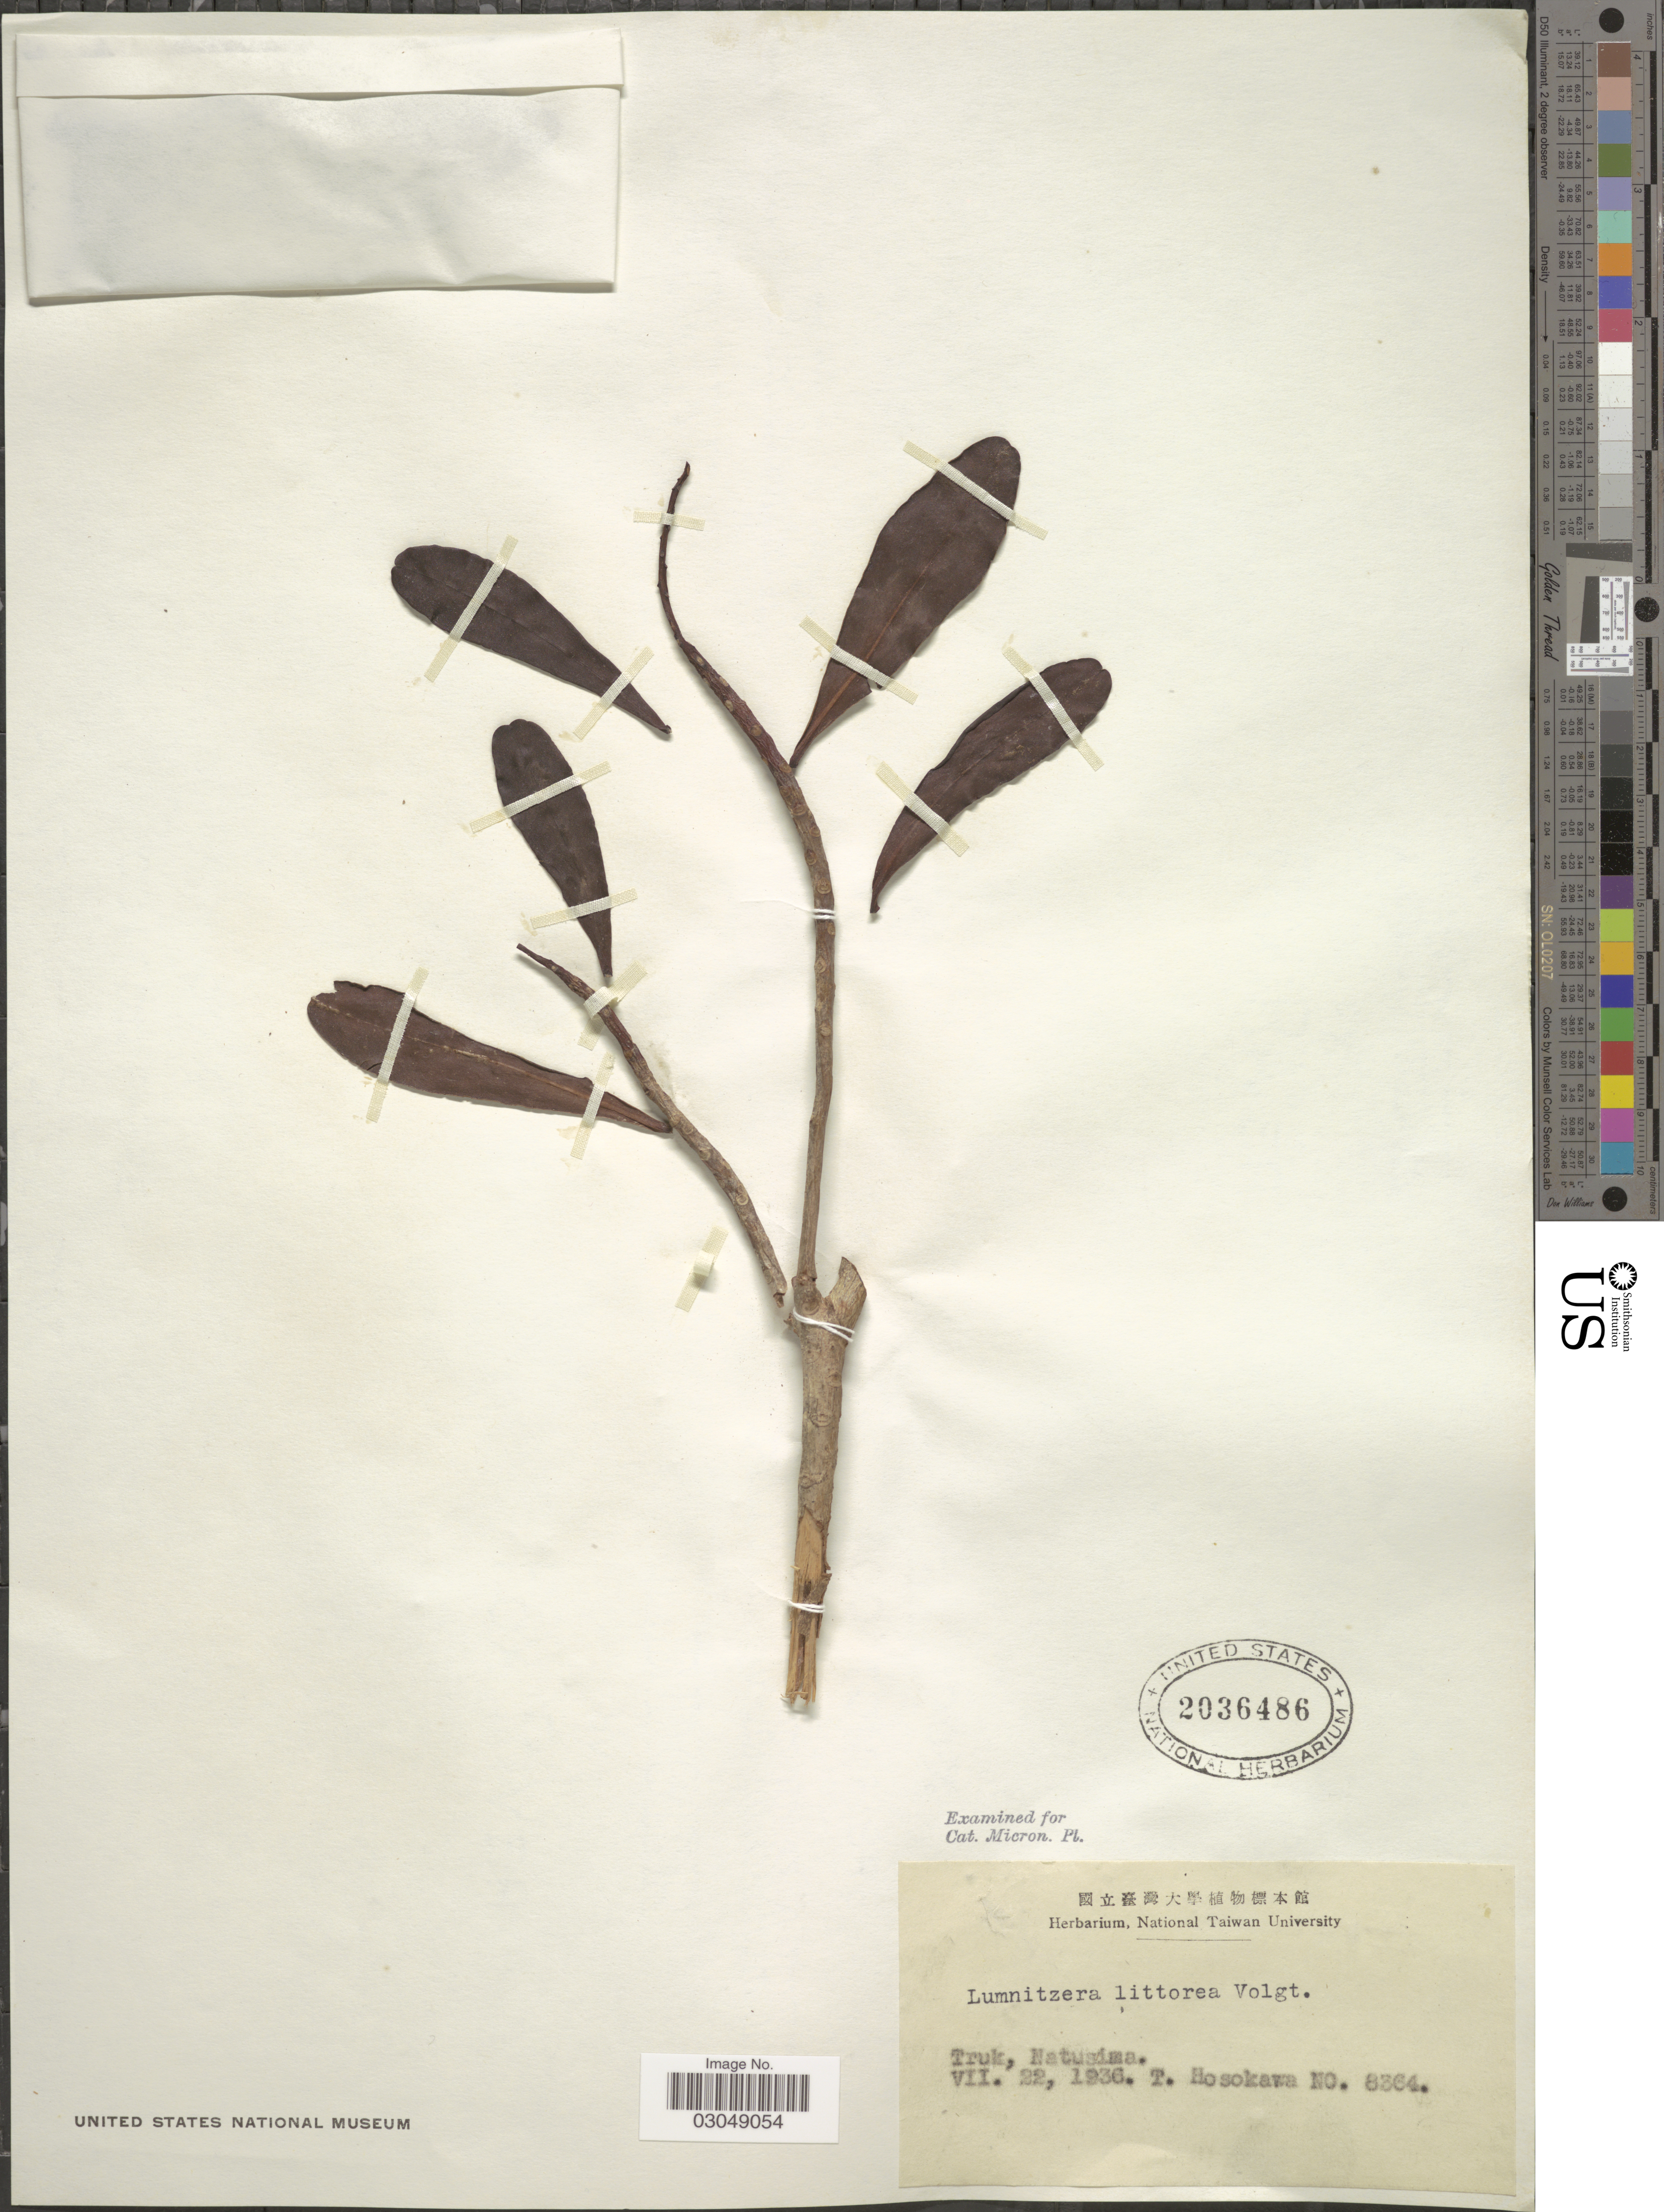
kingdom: Plantae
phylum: Tracheophyta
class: Magnoliopsida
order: Myrtales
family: Combretaceae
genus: Lumnitzera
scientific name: Lumnitzera littorea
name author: (Jack) Voight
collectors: T. Hosokawa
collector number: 8364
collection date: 1936-07-22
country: Micronesia, Federated States of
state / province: Truk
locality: Truk, Natisuma.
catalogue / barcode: US 2036486